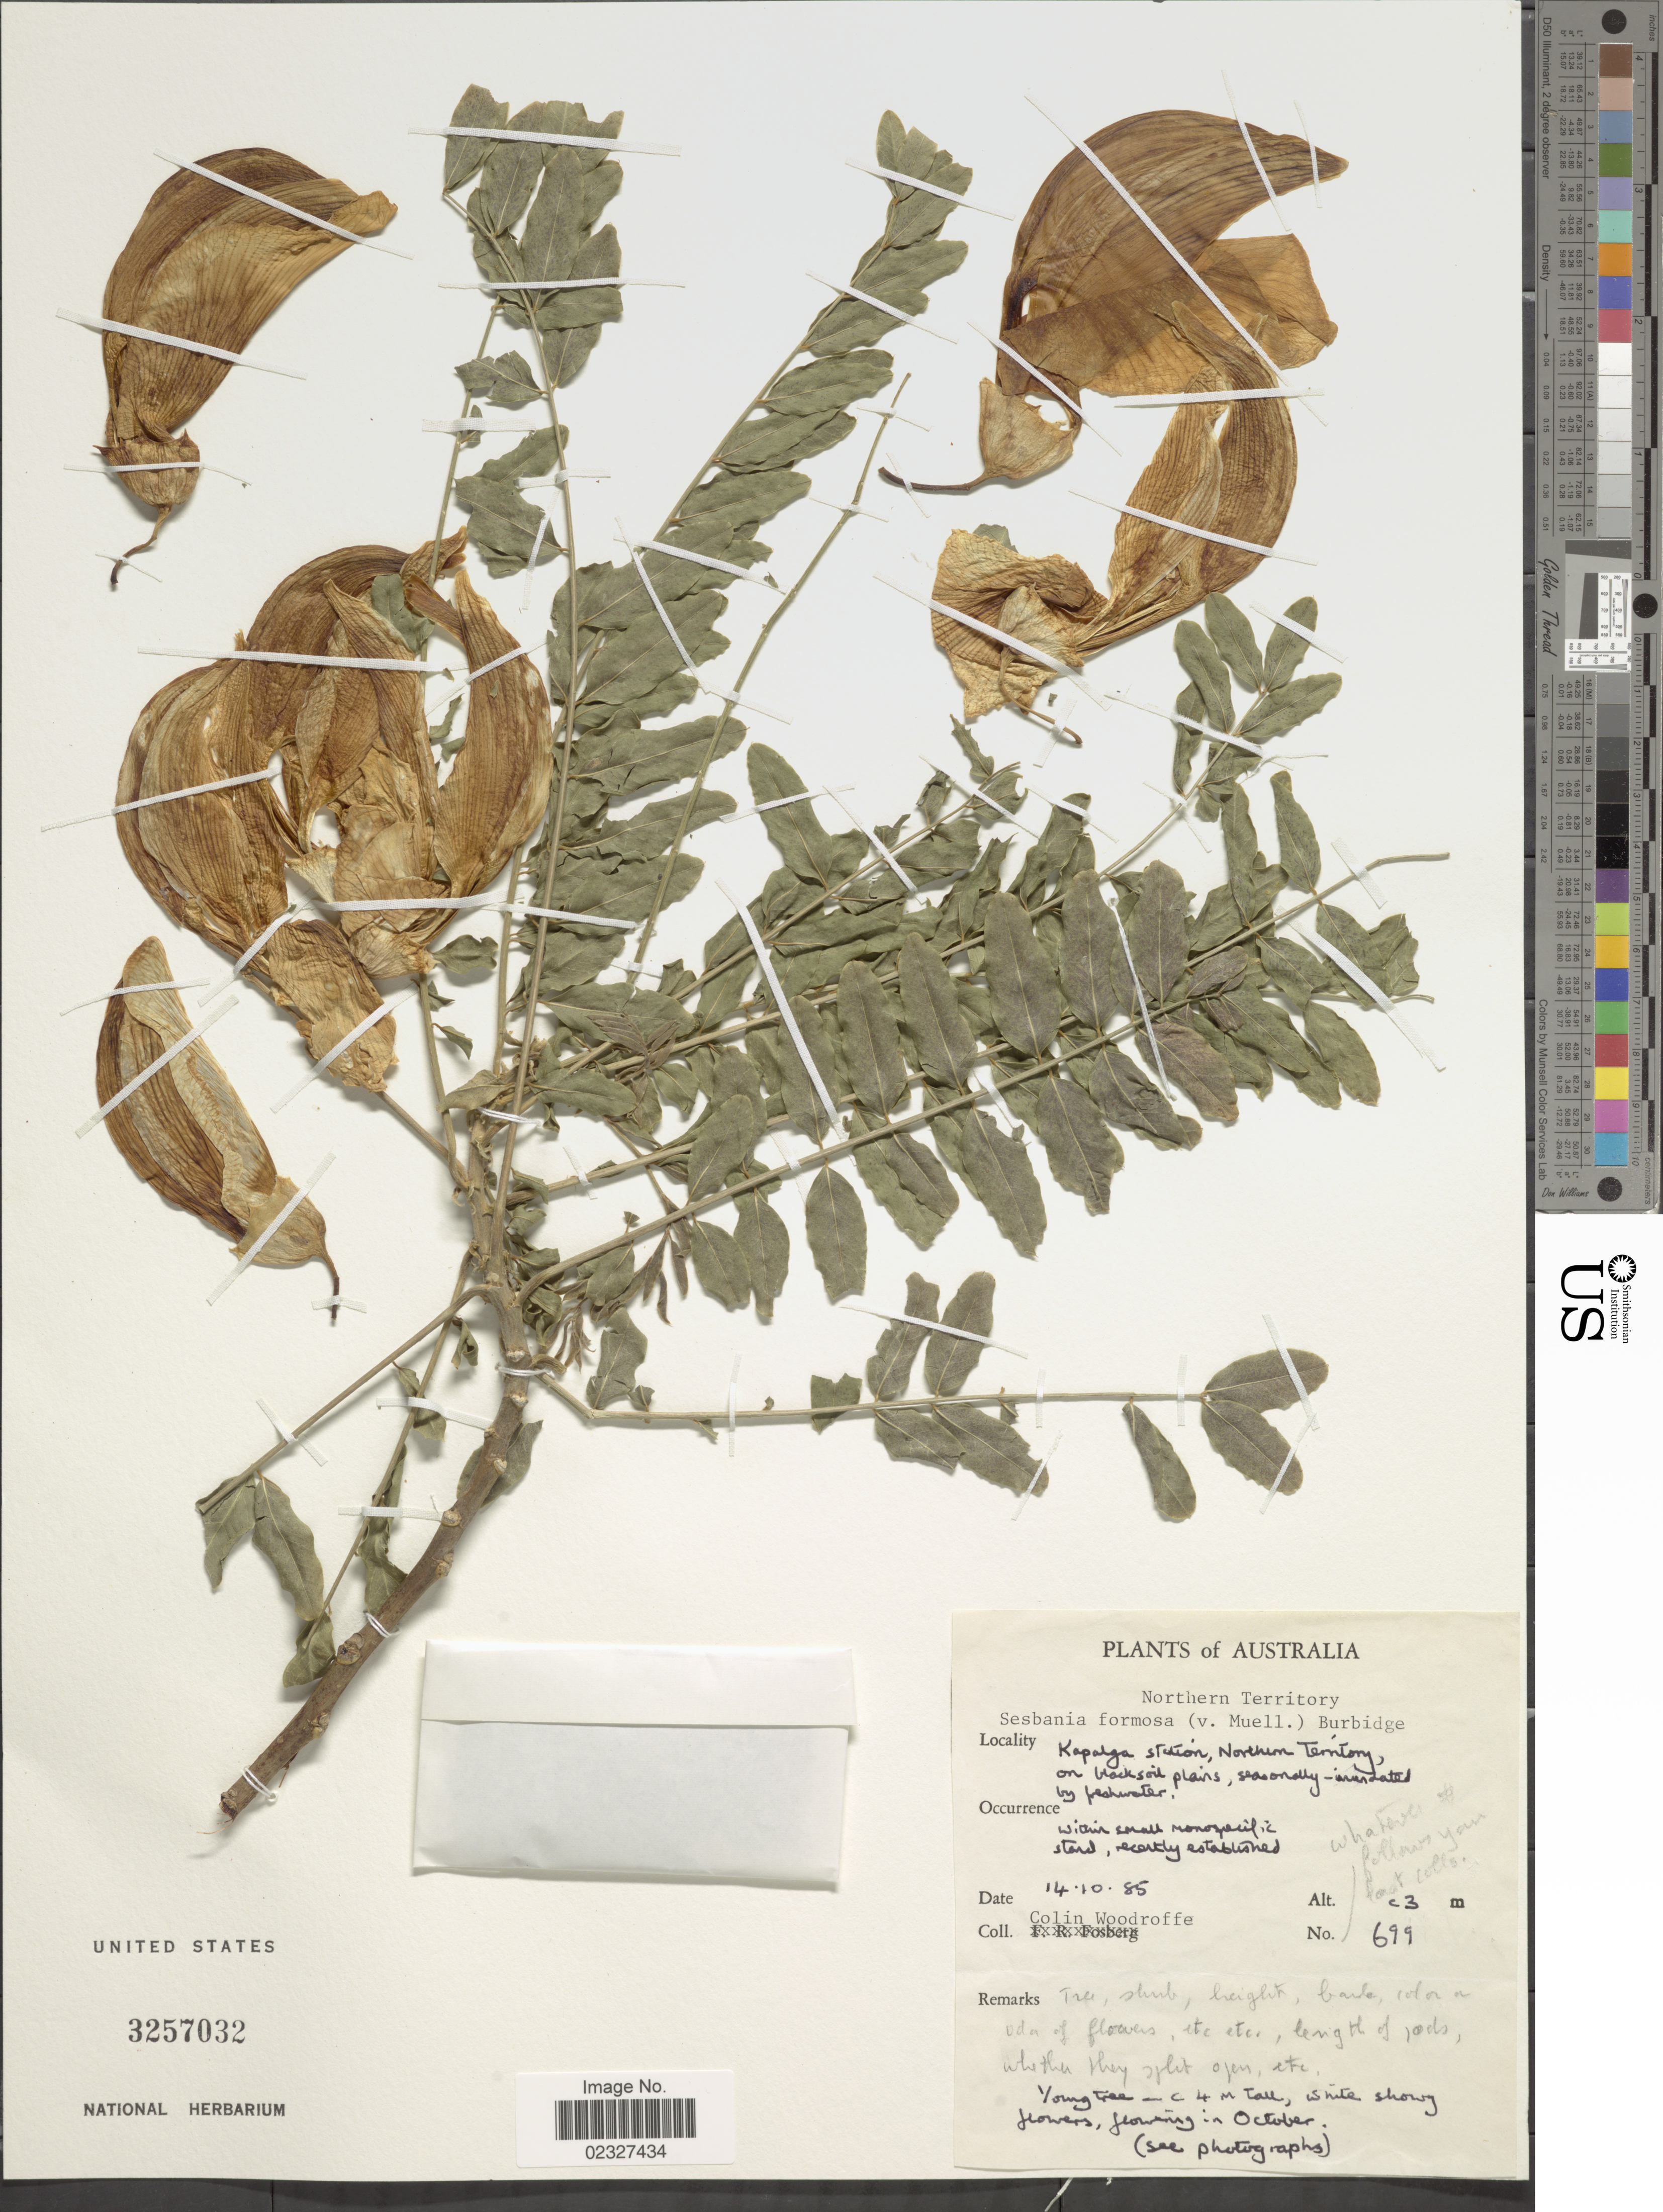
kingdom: Plantae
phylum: Tracheophyta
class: Magnoliopsida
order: Fabales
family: Fabaceae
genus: Sesbania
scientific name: Sesbania formosa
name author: (F. Muell.) N.T. Burb.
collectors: C. Woodroffe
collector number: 699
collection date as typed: Transcribed d/m/y: 14/10/85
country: Australia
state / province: Northern Territory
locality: Kapalga Station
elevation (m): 3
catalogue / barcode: US 3257032